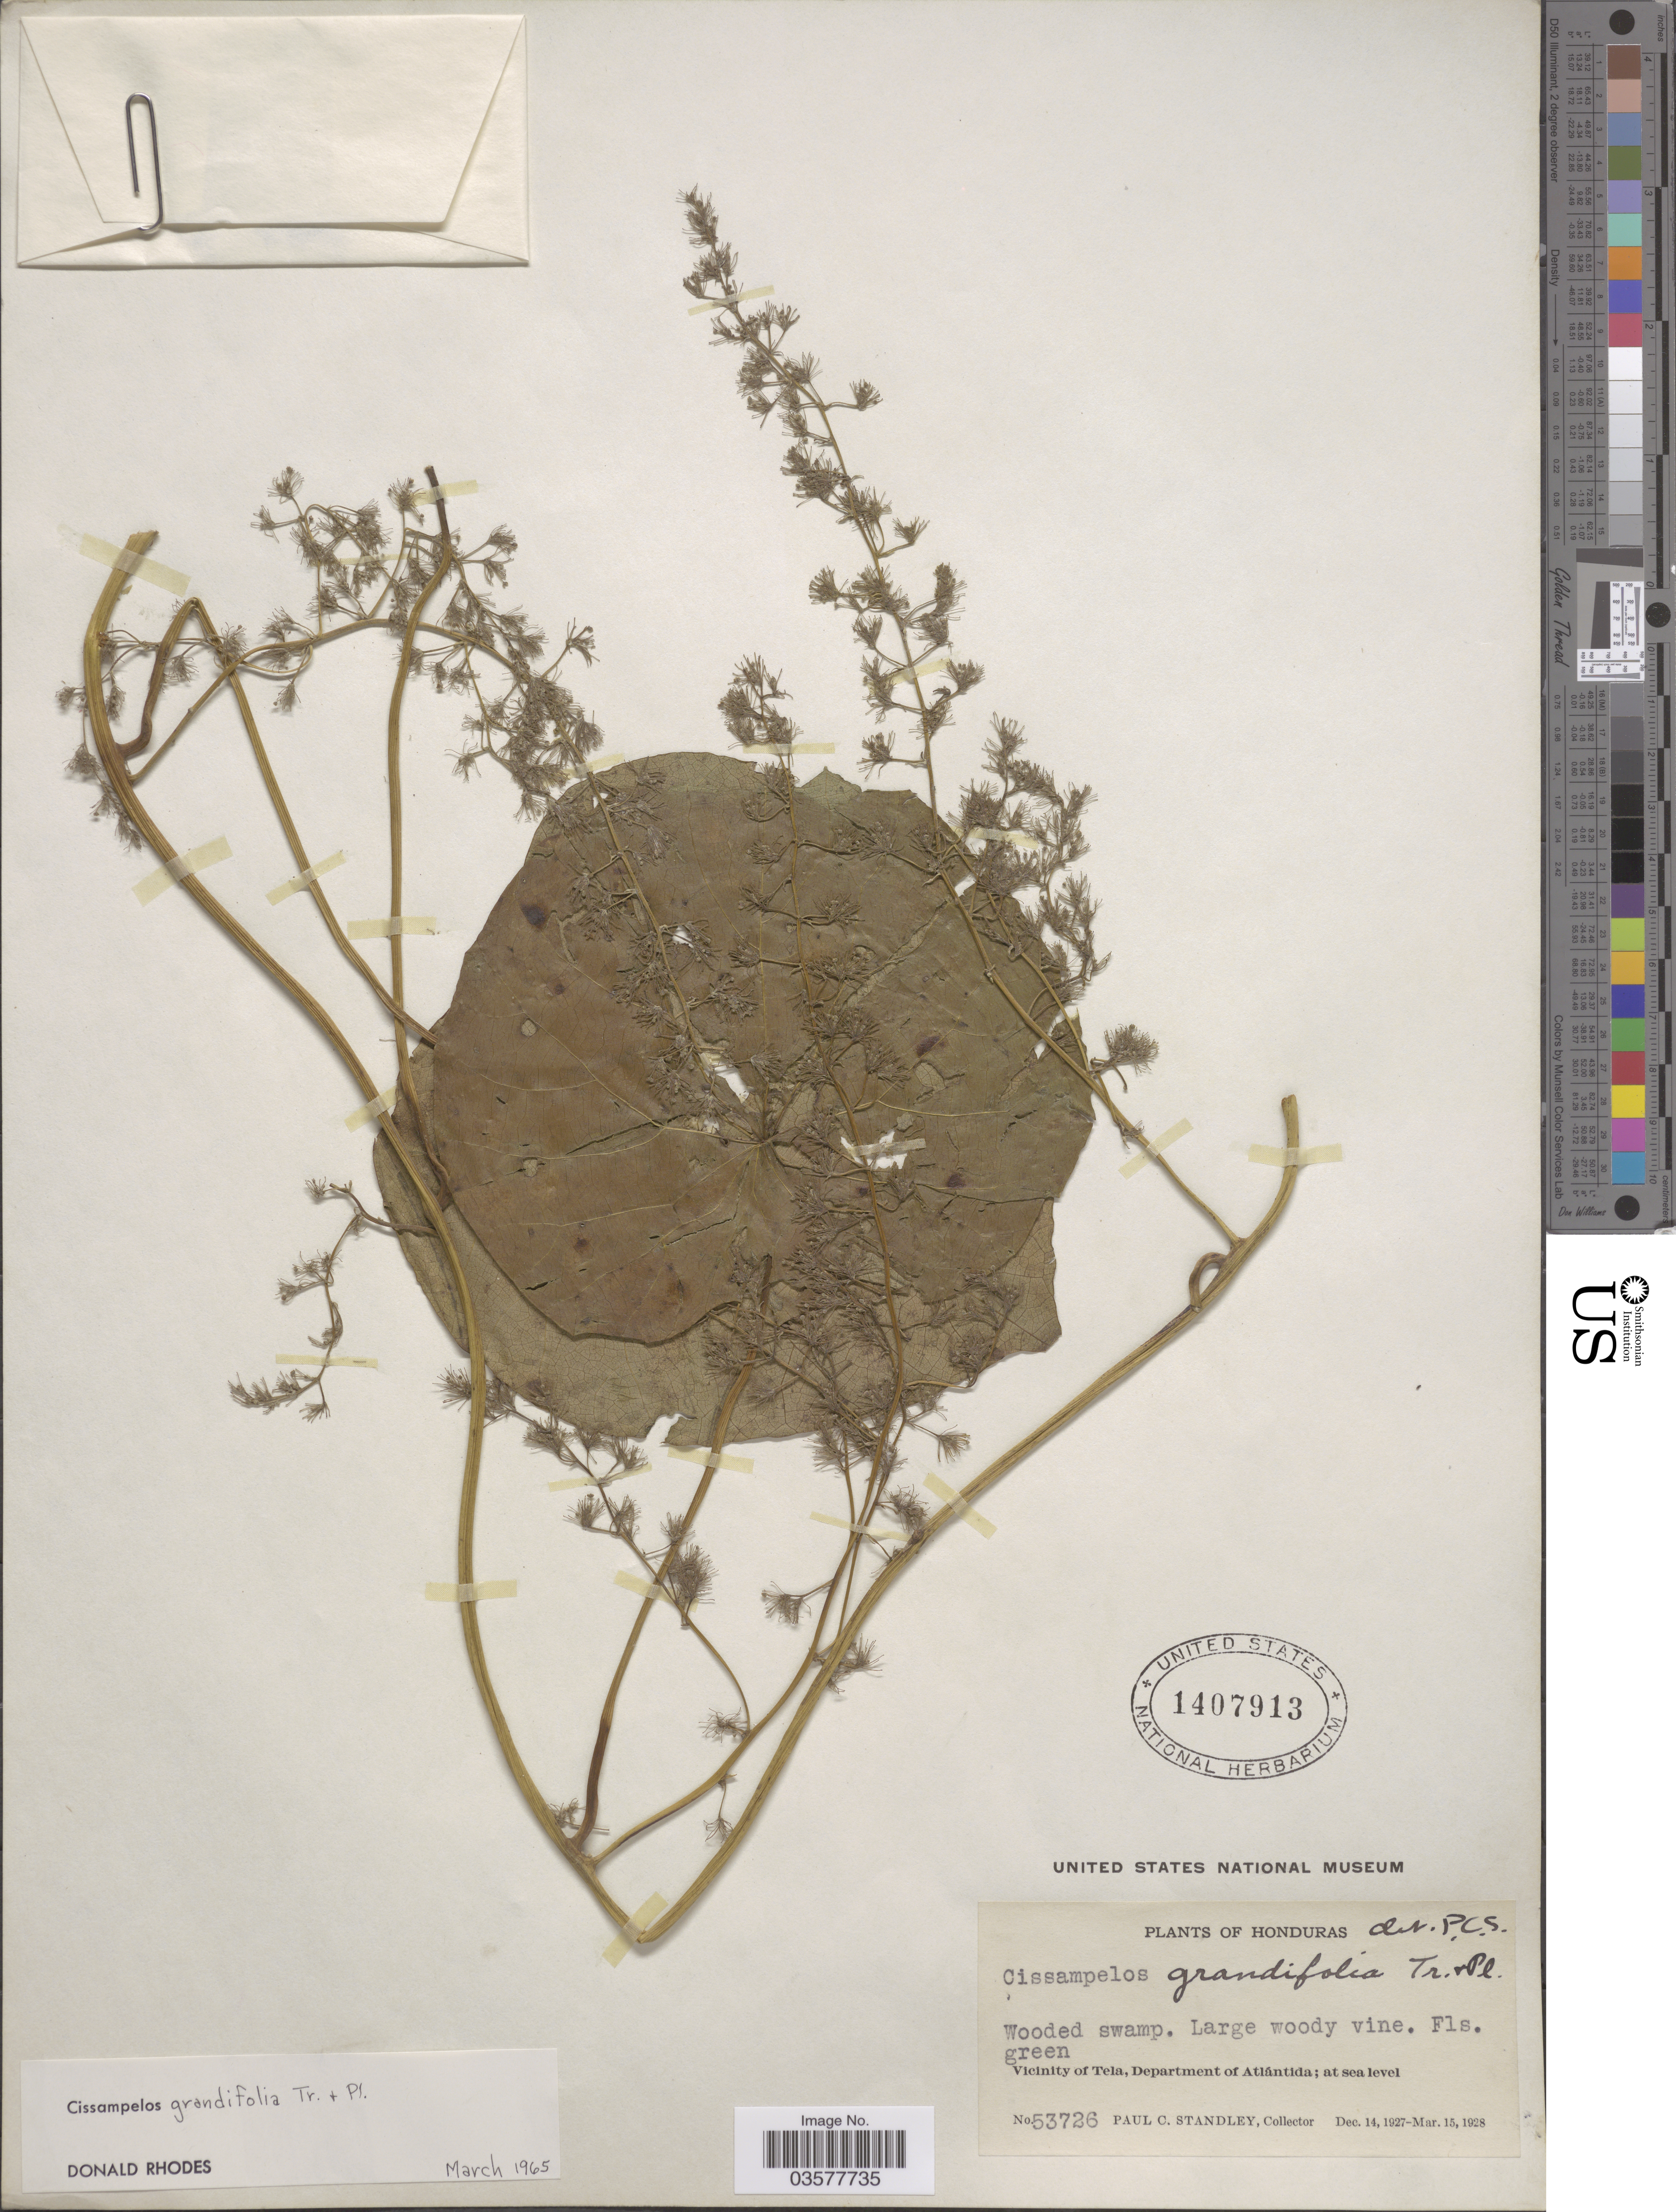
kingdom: Plantae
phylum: Tracheophyta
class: Magnoliopsida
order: Ranunculales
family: Menispermaceae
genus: Cissampelos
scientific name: Cissampelos grandifolia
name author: Triana & Planch.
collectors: P. C. Standley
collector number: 53726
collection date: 1927-12-14/1928-03-15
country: Honduras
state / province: Atlantida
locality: Vicinity of Tela, Department of Atlántida.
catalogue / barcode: US 1407913